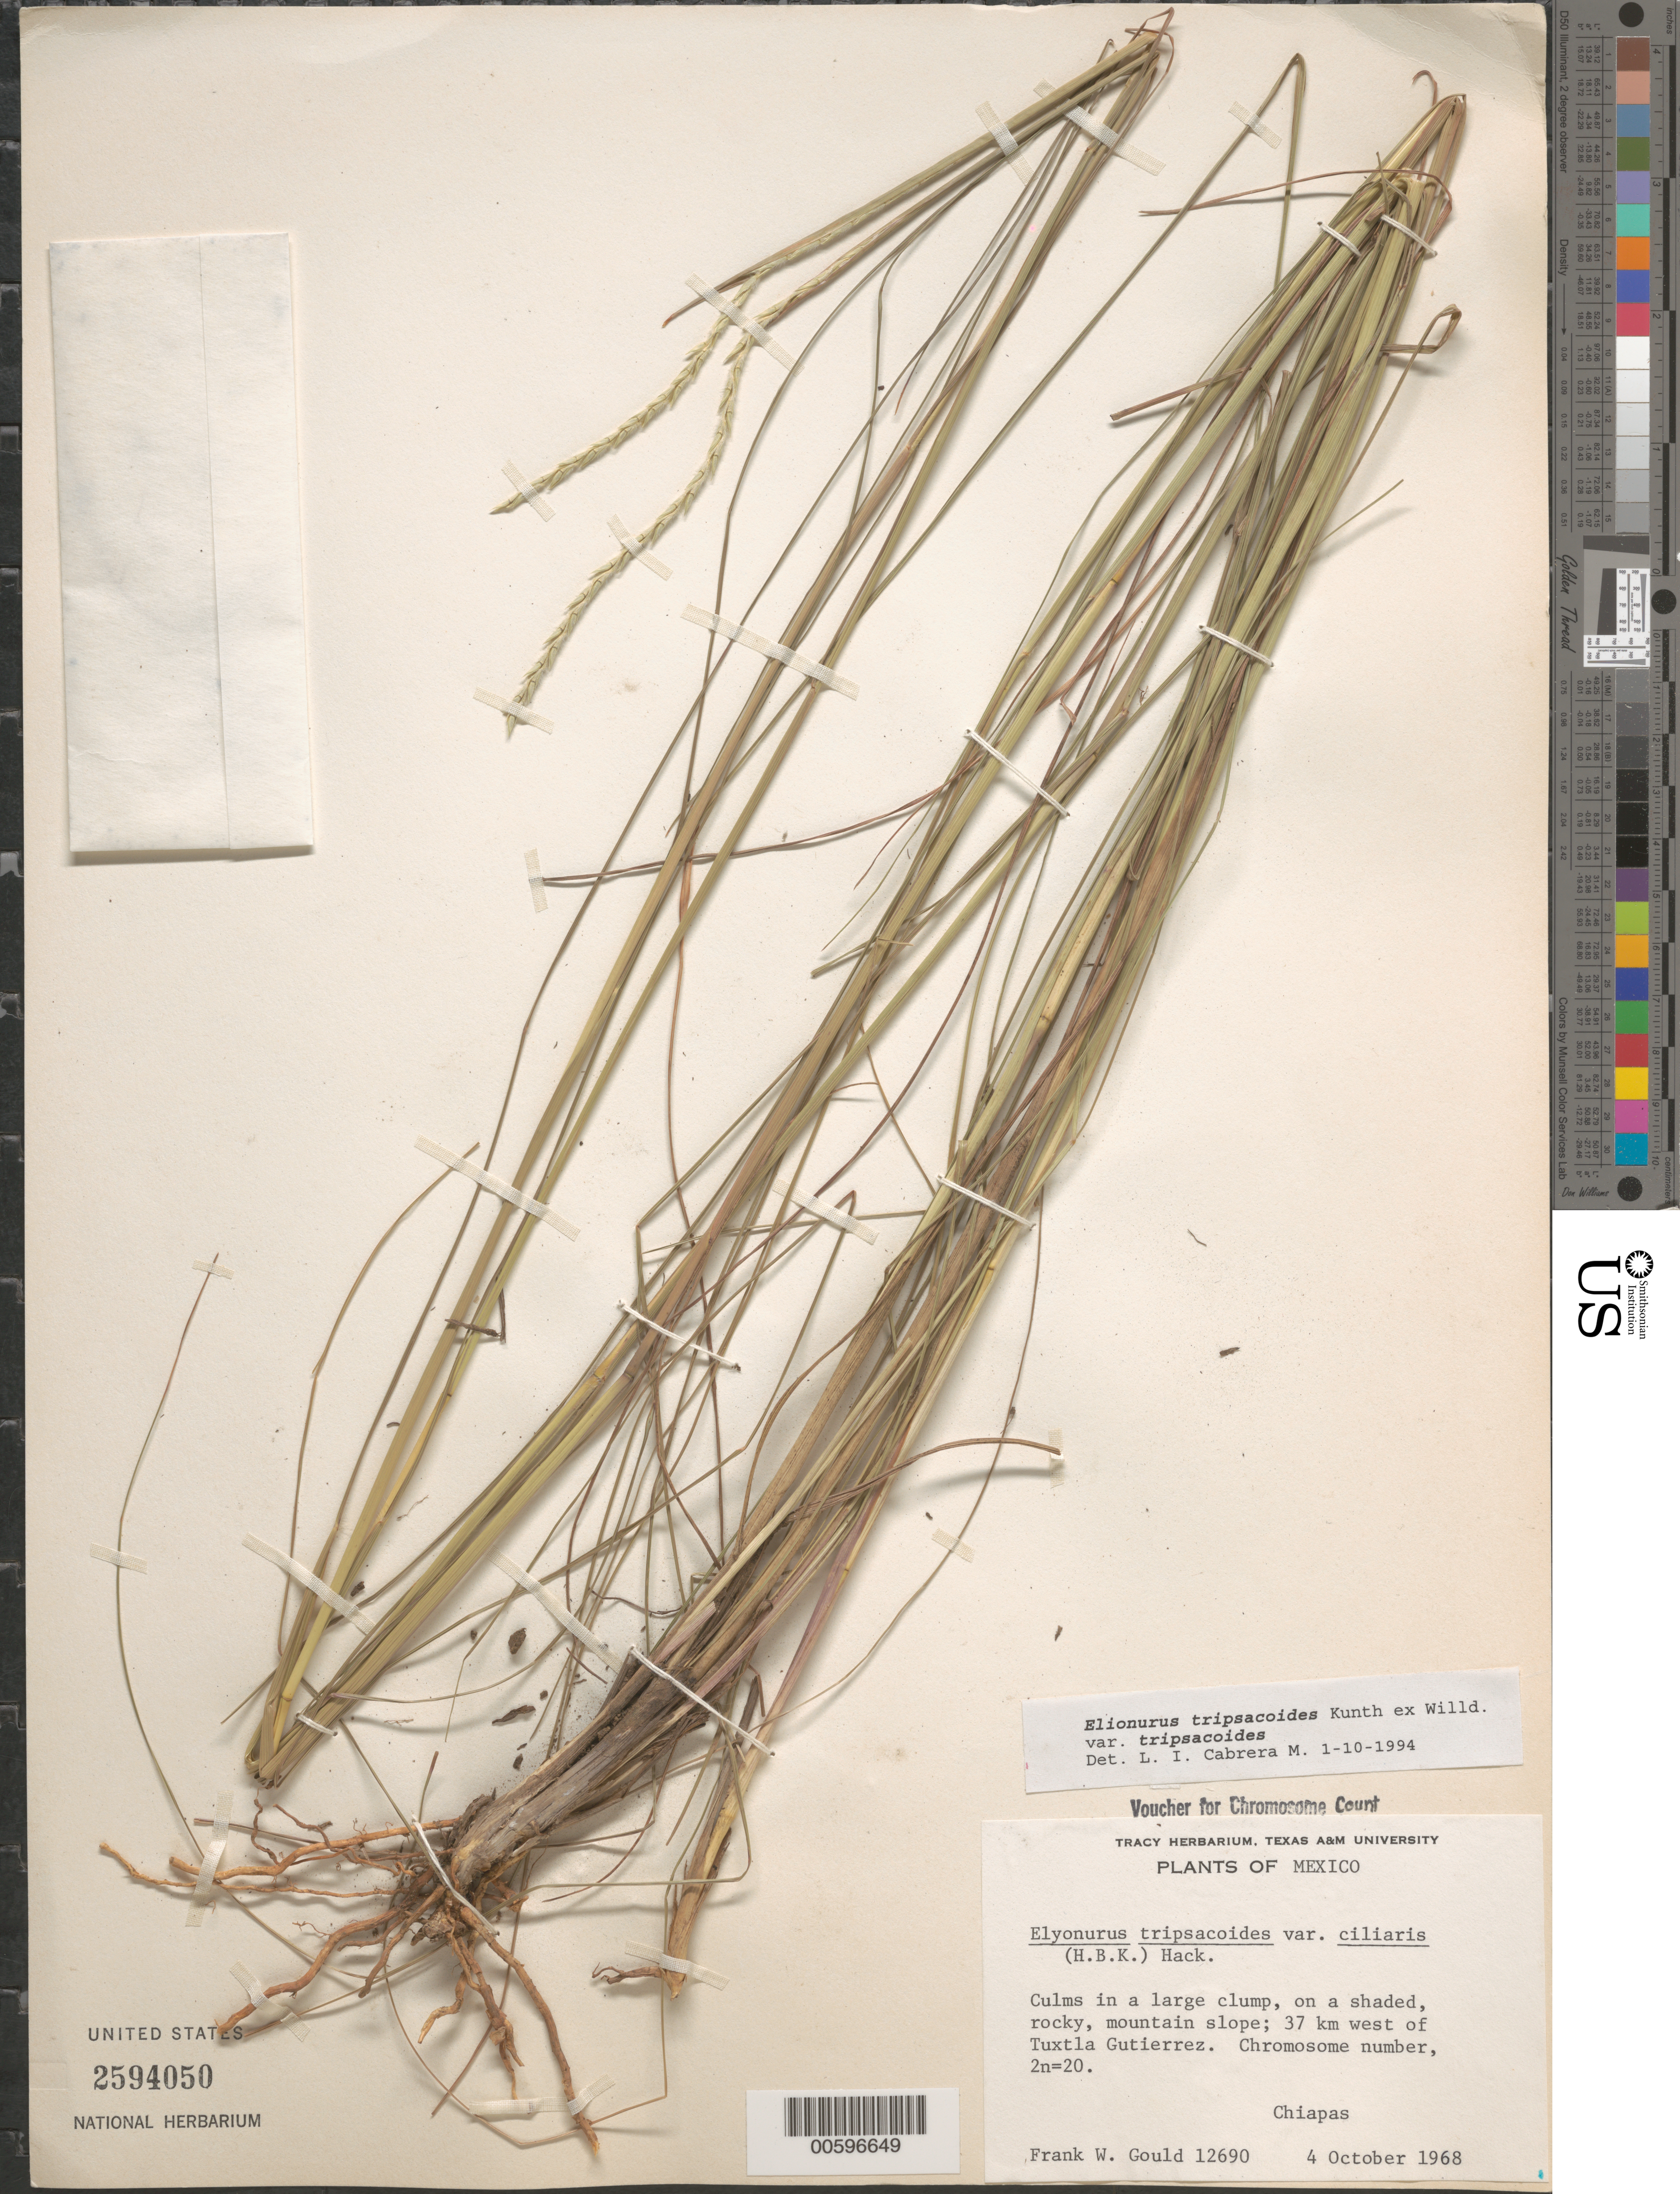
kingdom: Plantae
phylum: Tracheophyta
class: Liliopsida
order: Poales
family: Poaceae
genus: Elionurus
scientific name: Elionurus tripsacoides var. tripsacoides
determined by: Cabrera M., L. I.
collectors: F. W. Gould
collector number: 12690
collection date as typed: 4 Oct 1968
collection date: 1968-10-04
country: Mexico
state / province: Chiapas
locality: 37 km W of Tuxtla Gutierrez.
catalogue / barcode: US 2594050